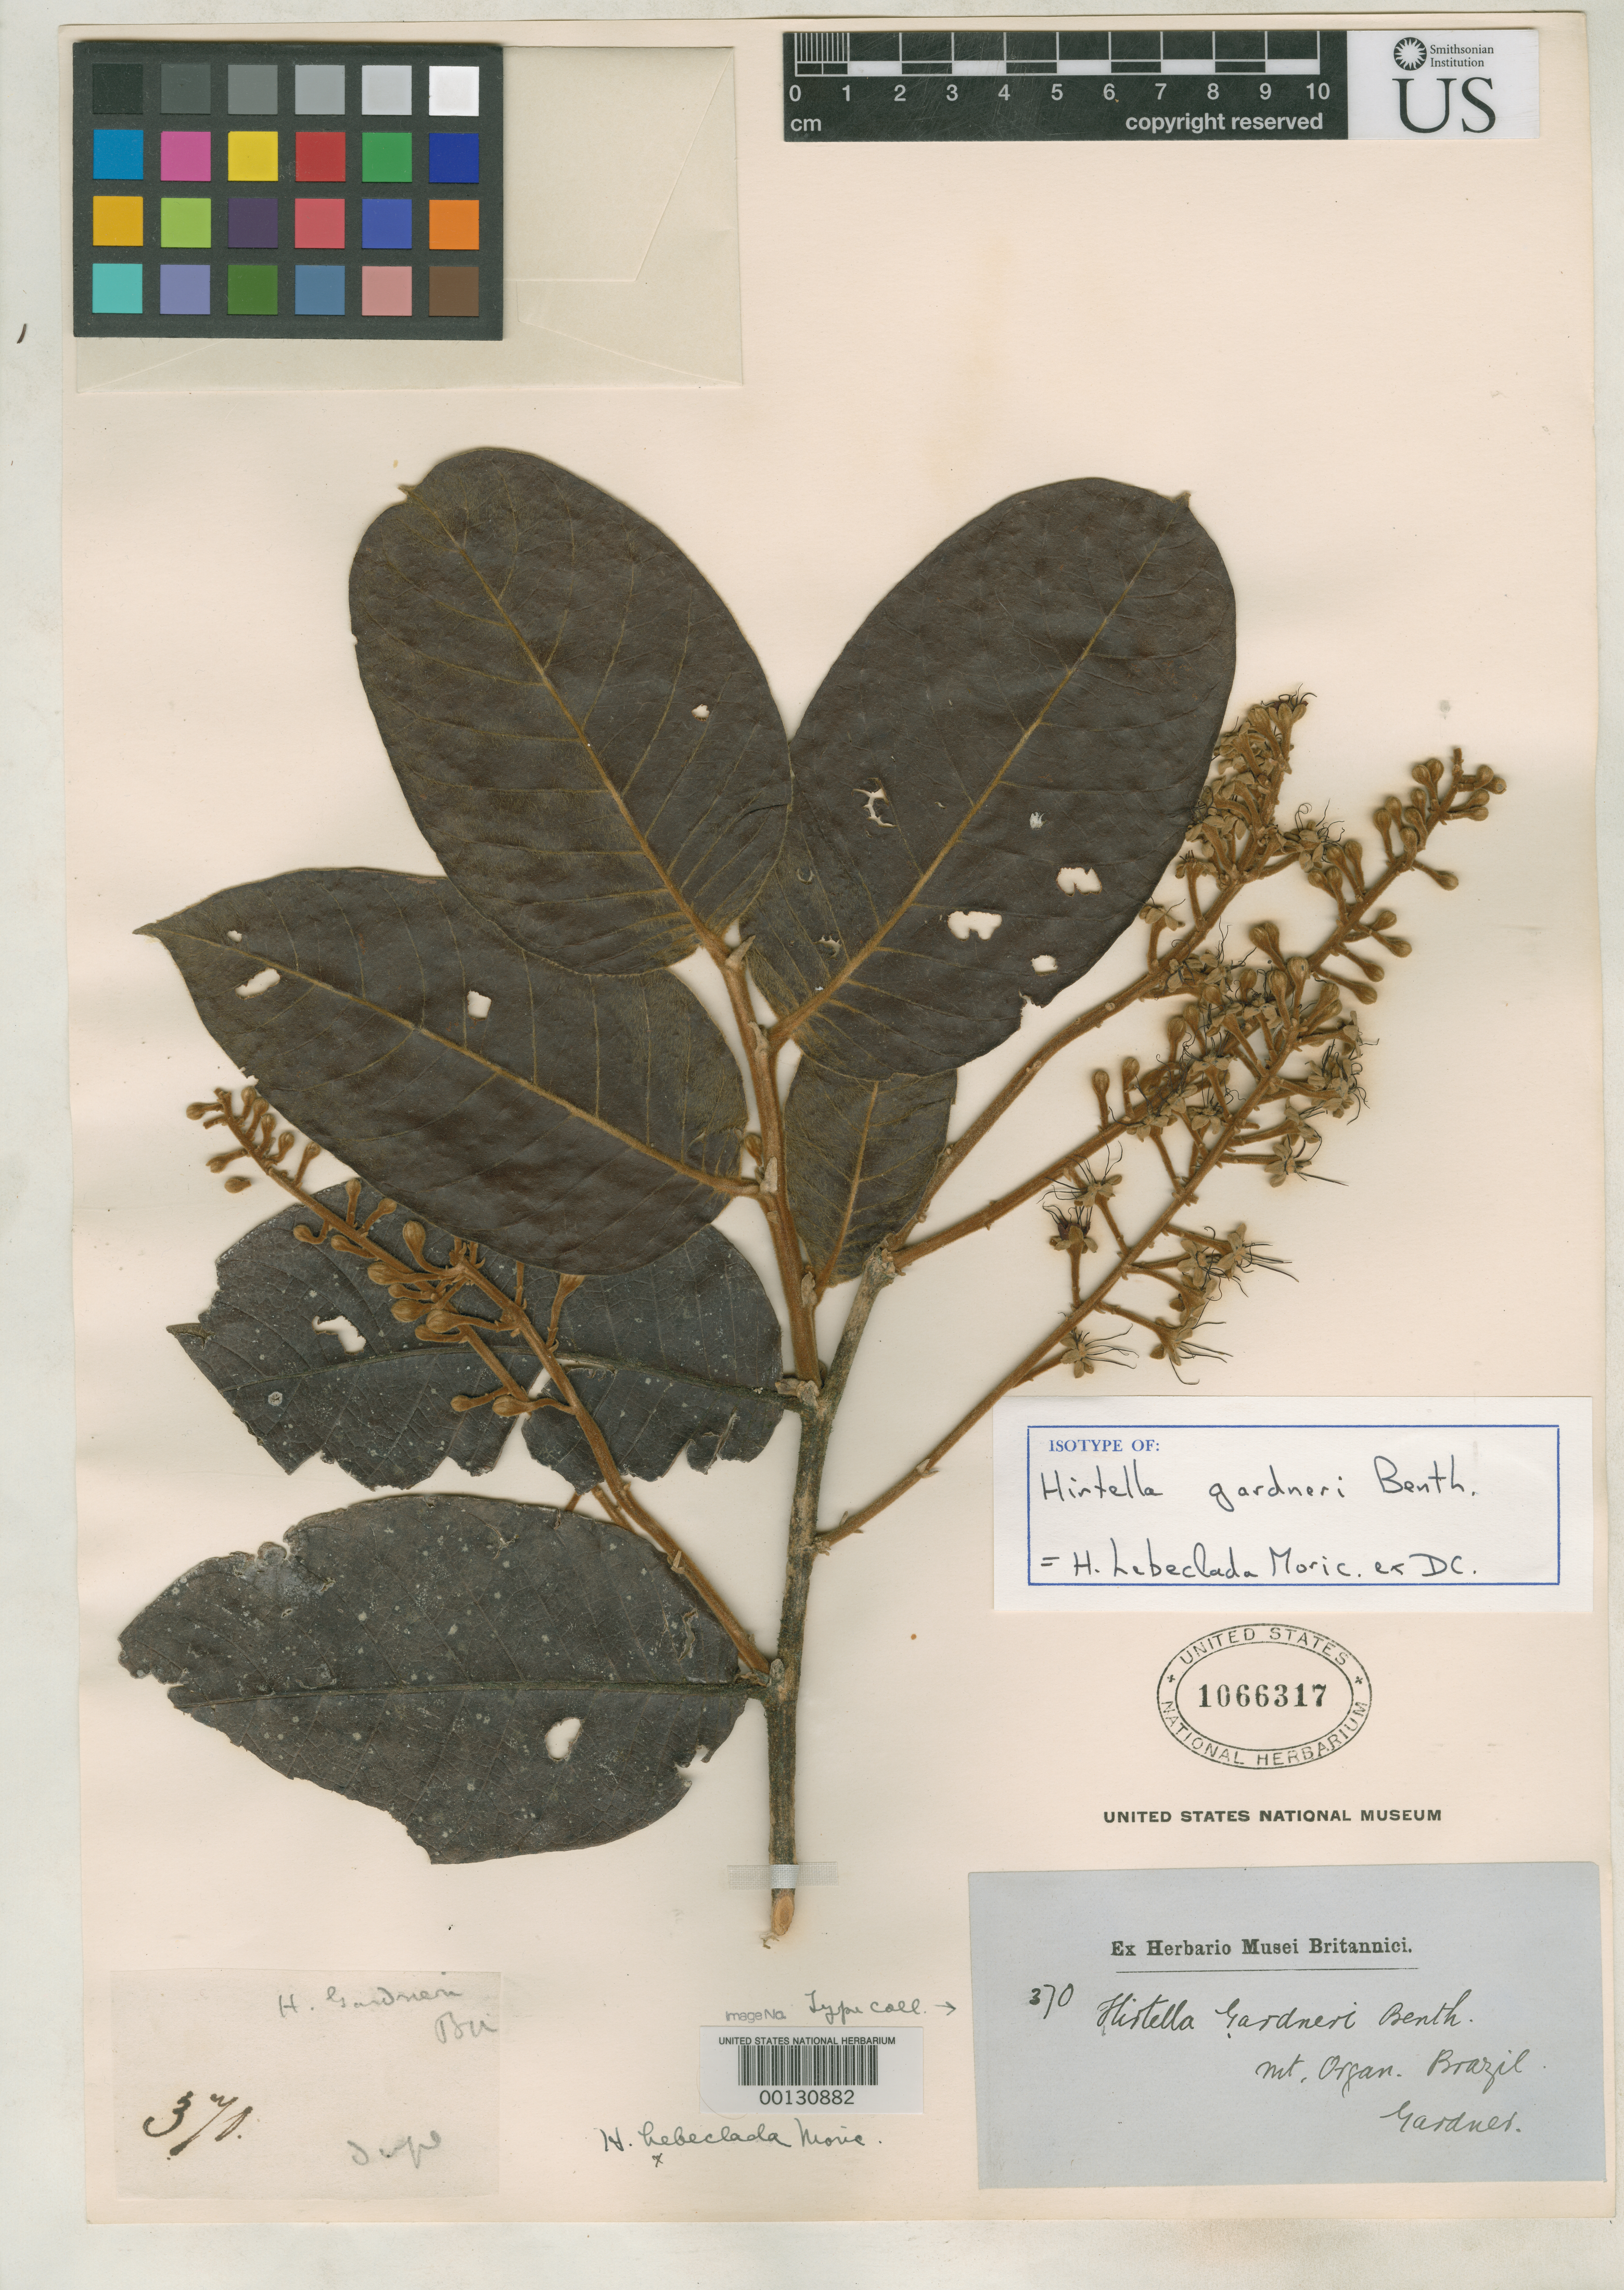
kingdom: Plantae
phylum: Tracheophyta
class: Magnoliopsida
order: Malpighiales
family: Chrysobalanaceae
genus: Hirtella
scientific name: Hirtella gardneri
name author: Benth.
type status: Isotype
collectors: G. Gardner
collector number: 370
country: Brazil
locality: Mt. Organ.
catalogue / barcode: US 1066317